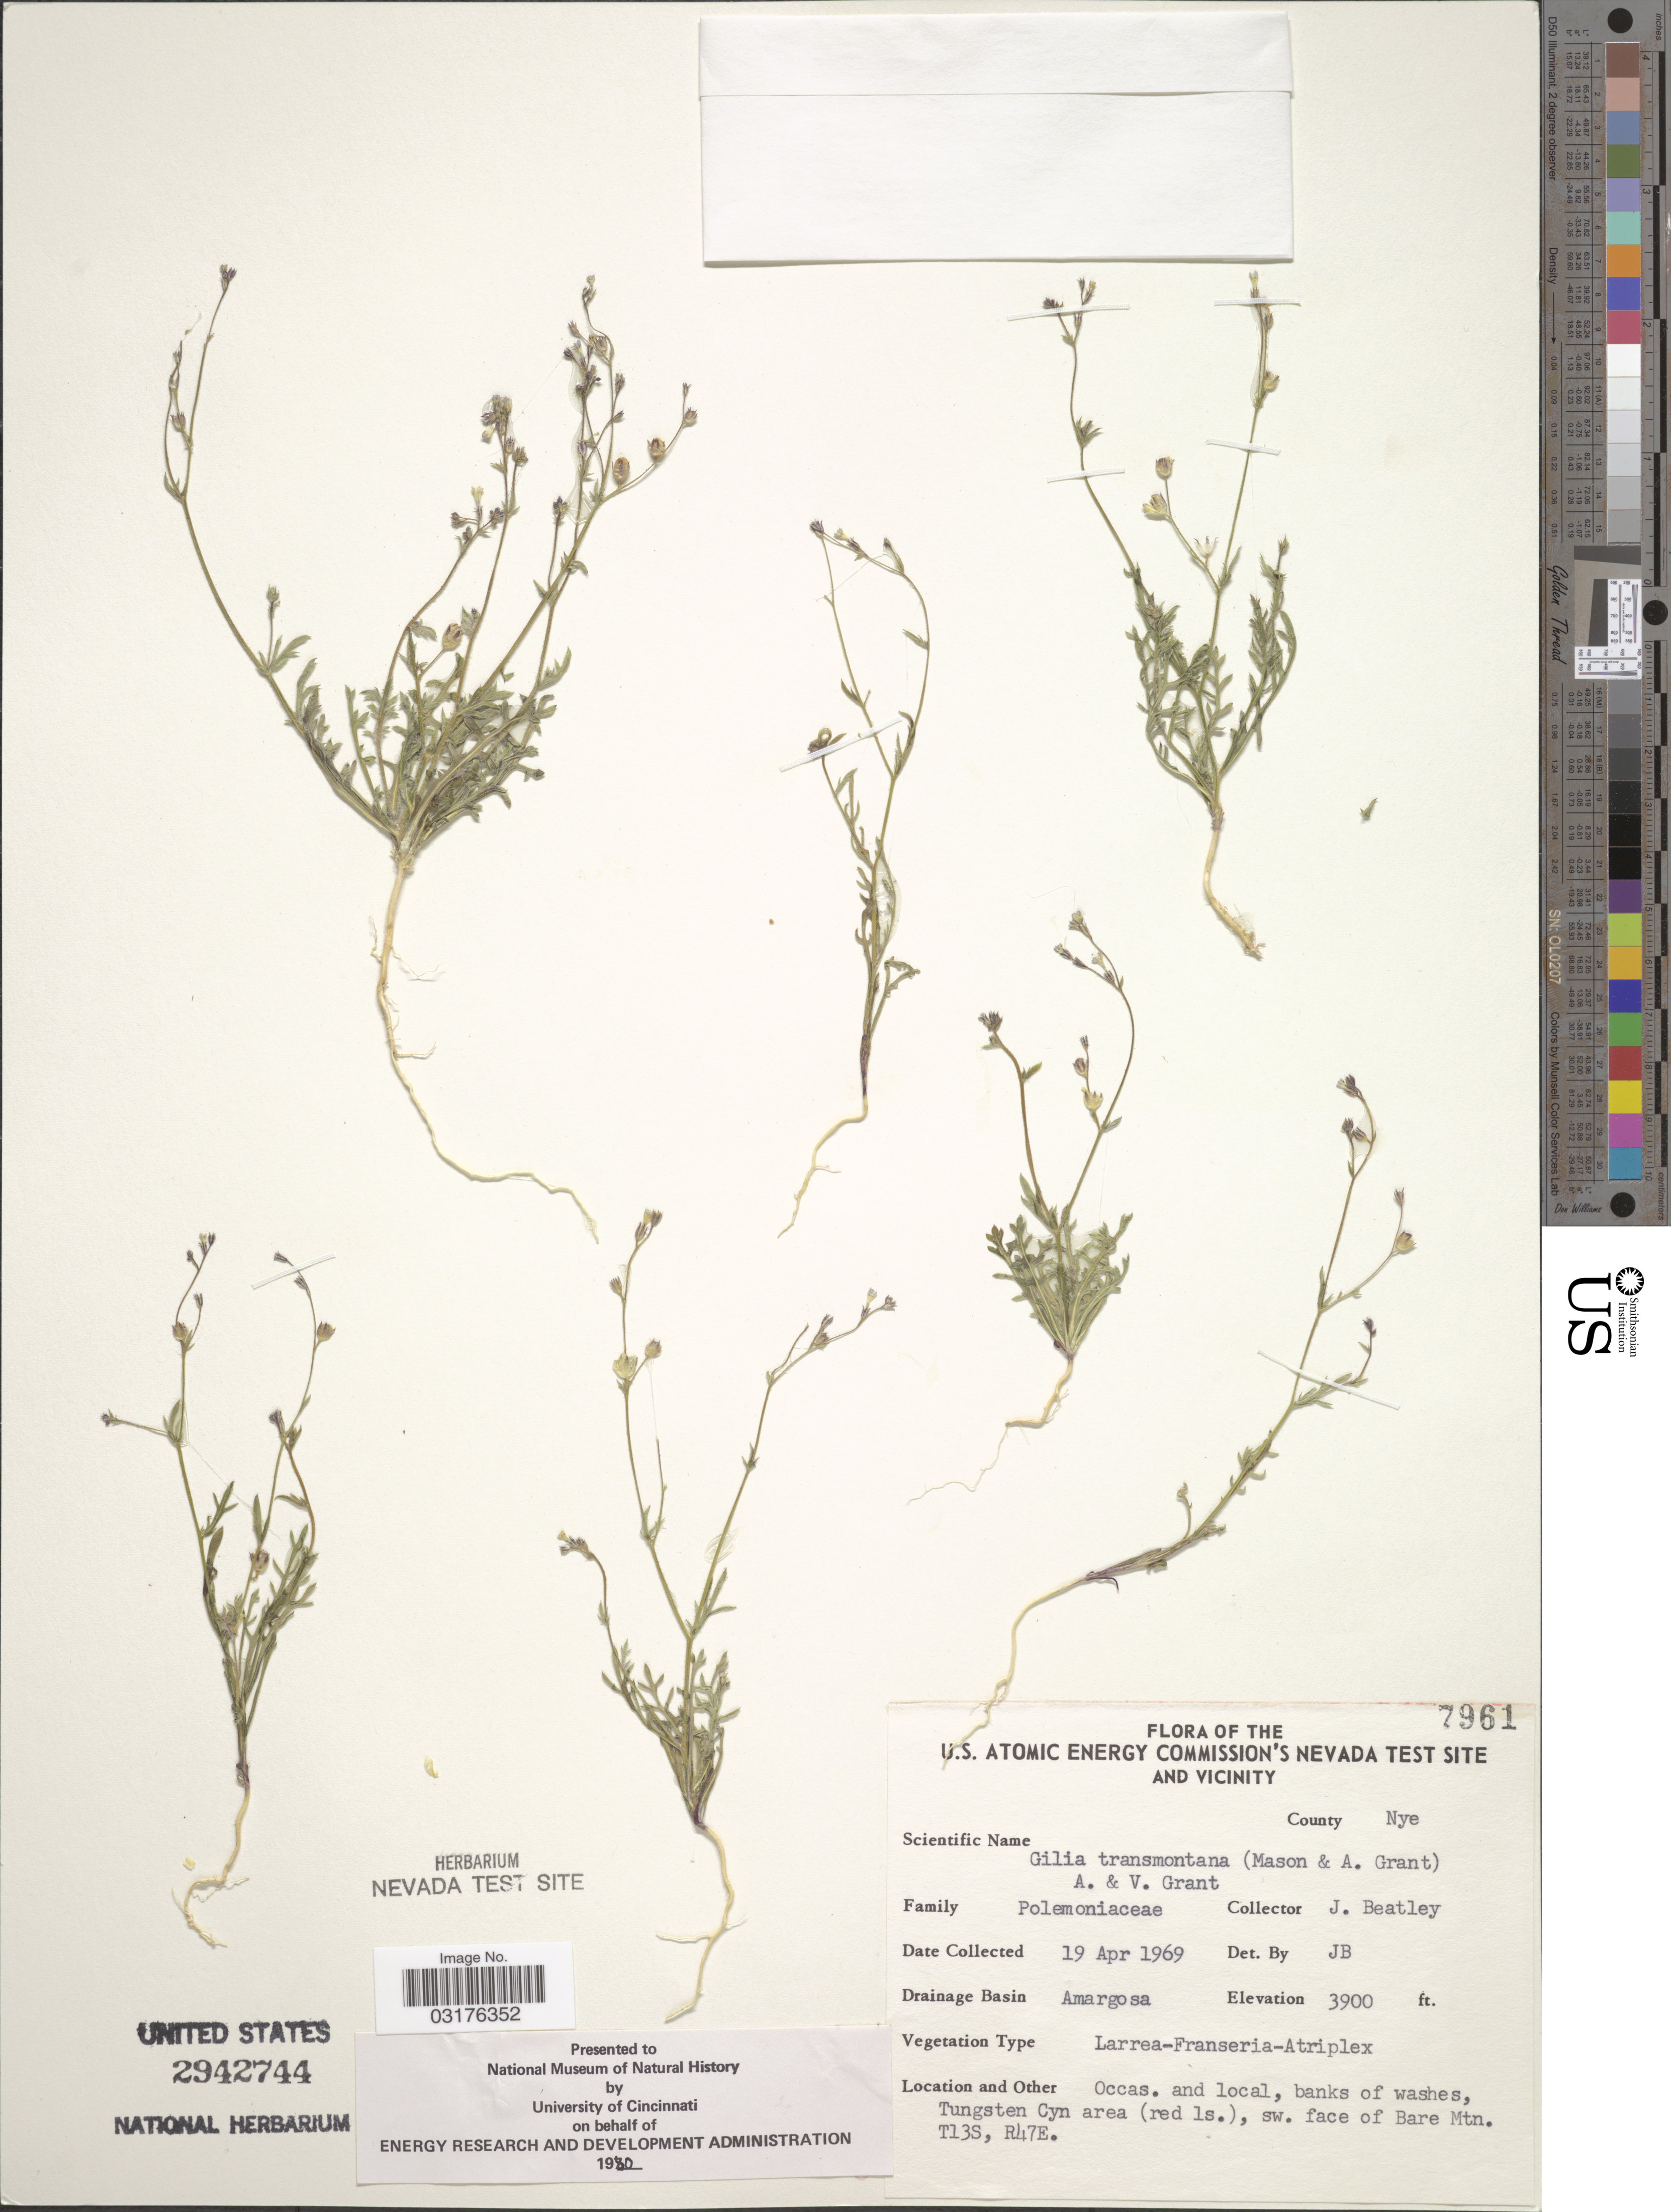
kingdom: Plantae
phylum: Tracheophyta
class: Magnoliopsida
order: Ericales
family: Polemoniaceae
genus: Gilia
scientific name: Gilia transmontana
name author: (H. Mason & A.D. Grant) A.D. Grant & V.E. Grant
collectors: J. C. Beatley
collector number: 7961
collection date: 1969-04-19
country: United States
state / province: Nevada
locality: U.S. Atomic Energy Commission's Nevada Test Site and Vicinity, County Nye, Drainage Basin Amargosa, Occas. and local, banks of washes, Tungsten Cyn area (red Is.), sw. face of Bare Mtn. T13S, R47E.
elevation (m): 1189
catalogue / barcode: US 2942744